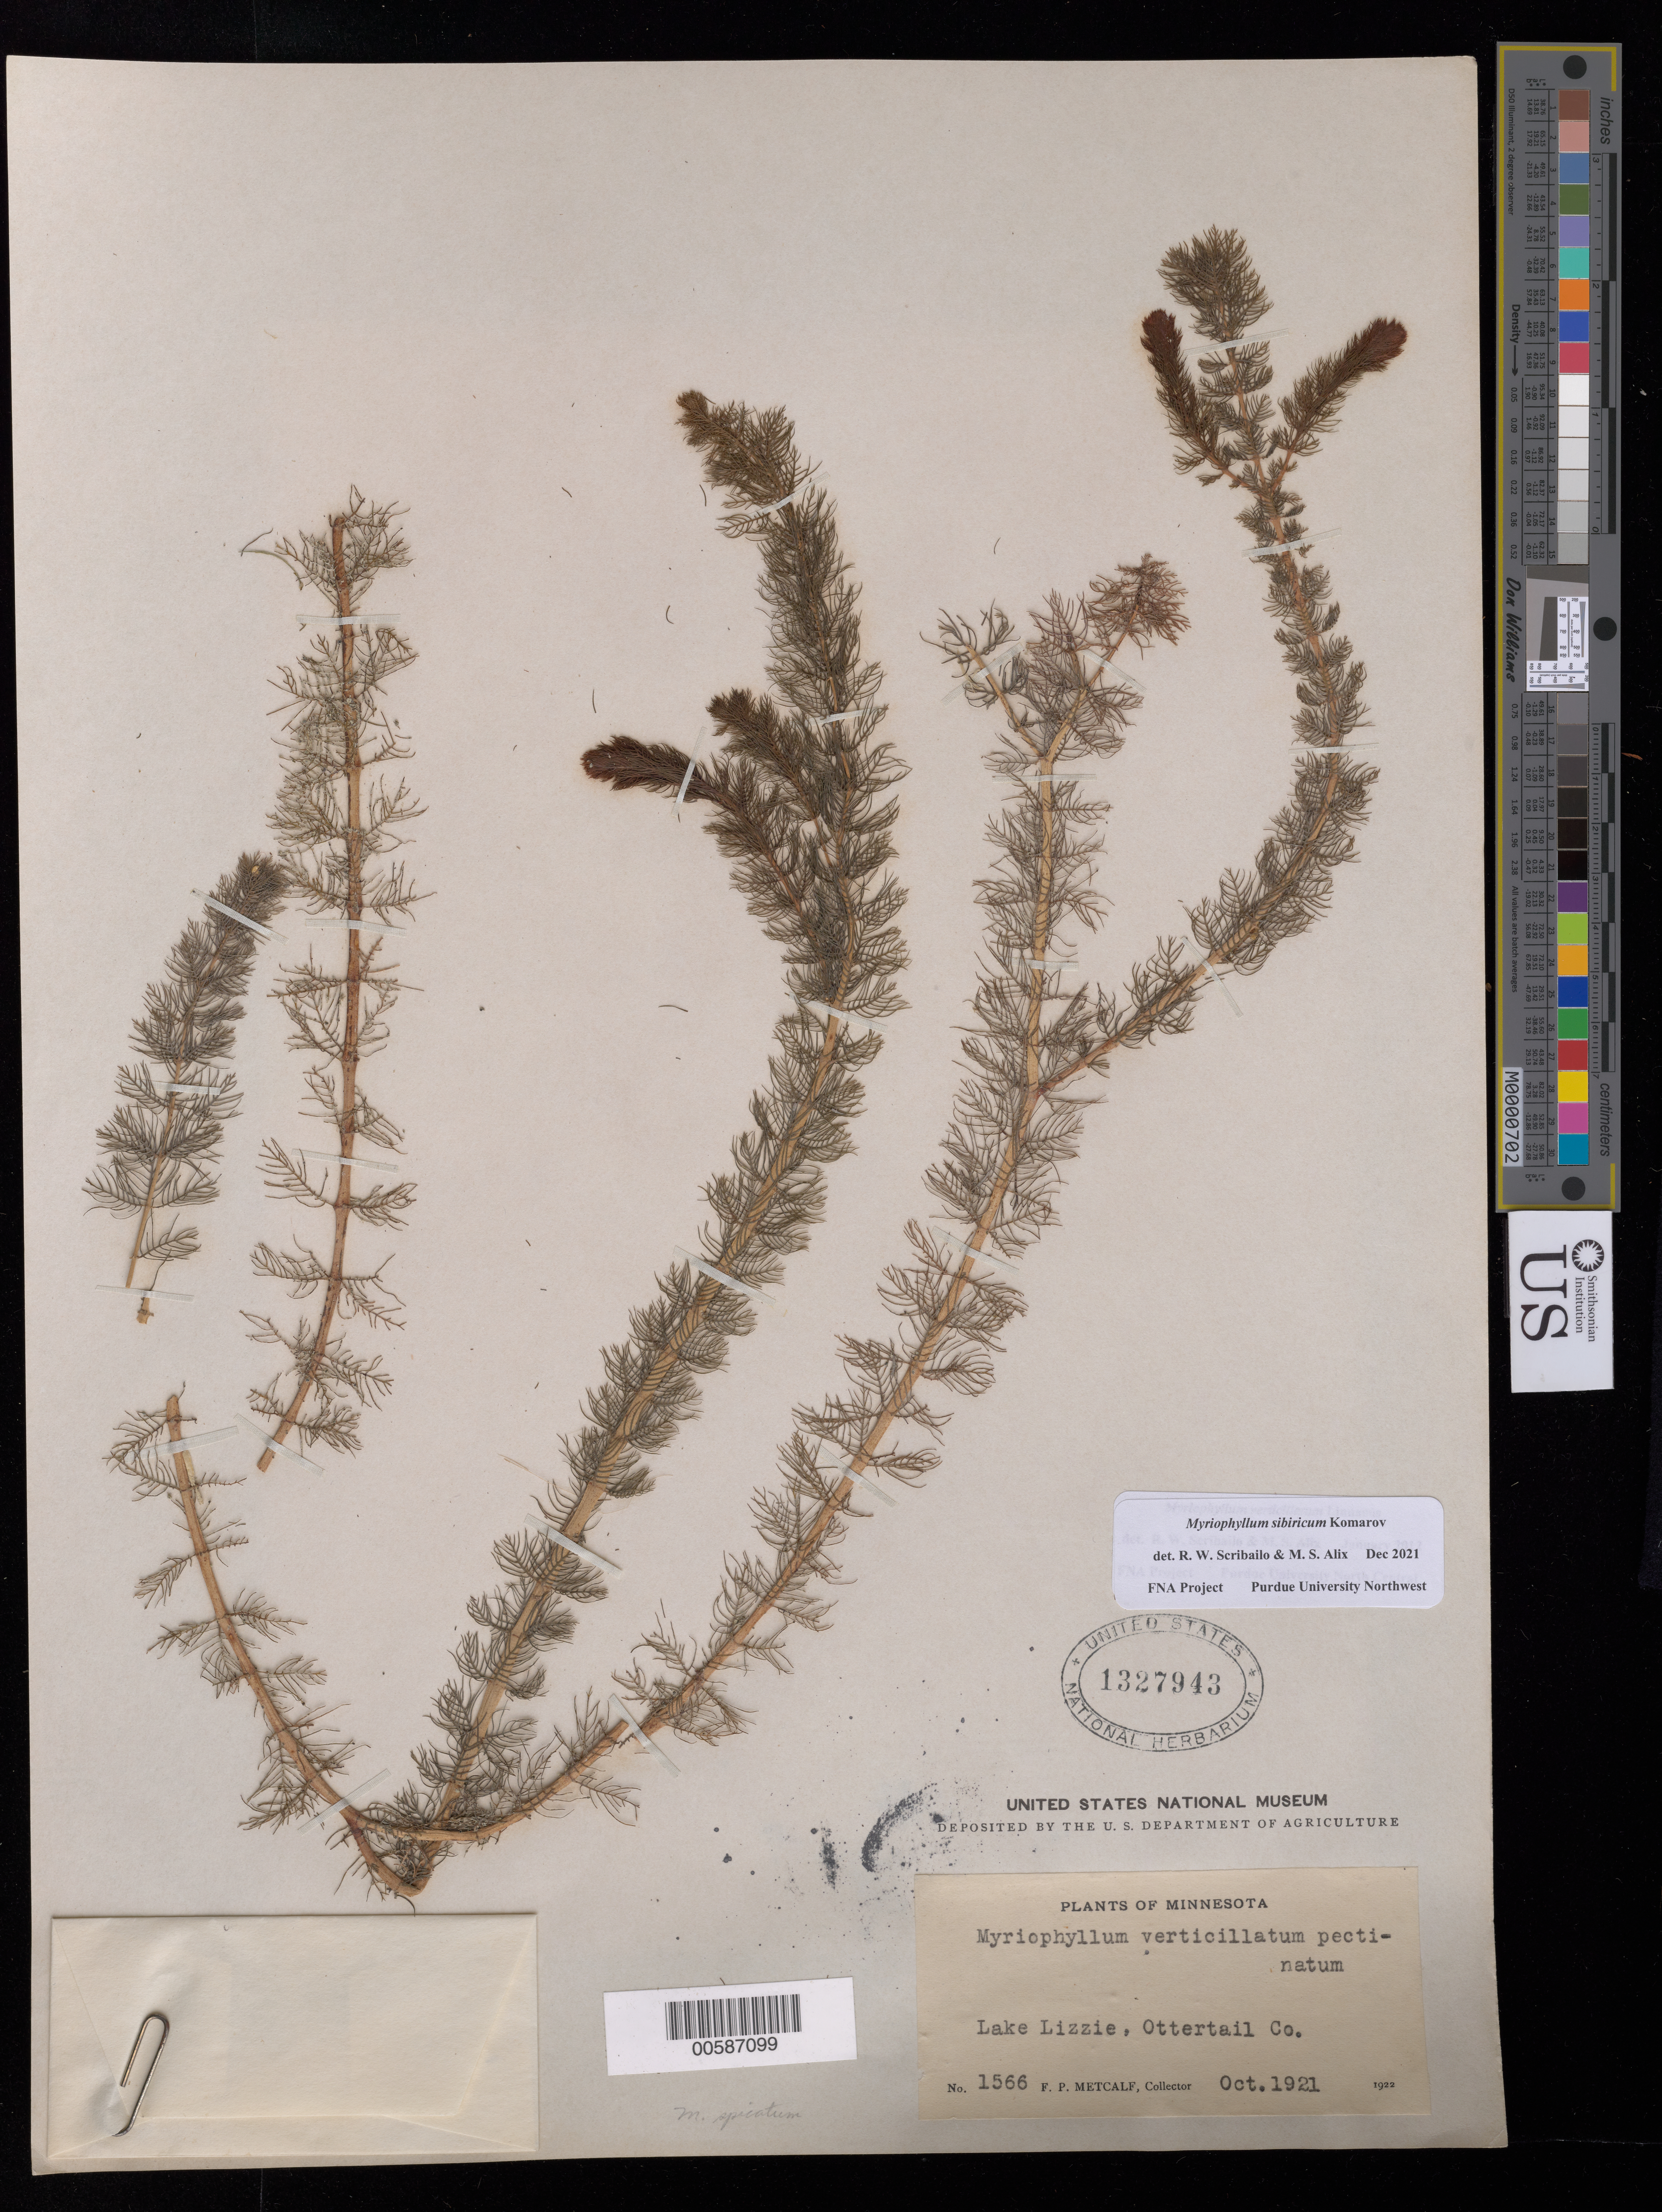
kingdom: Plantae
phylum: Tracheophyta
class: Magnoliopsida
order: Saxifragales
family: Haloragaceae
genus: Myriophyllum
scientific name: Myriophyllum sibiricum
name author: Kom.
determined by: Scribailo, R. W.; Alix, M. S.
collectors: F. P. Metcalf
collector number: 1566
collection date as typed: Oct 1922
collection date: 1922-10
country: United States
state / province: Minnesota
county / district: Otter Tail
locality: Lake Lizzie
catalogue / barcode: US 1327943